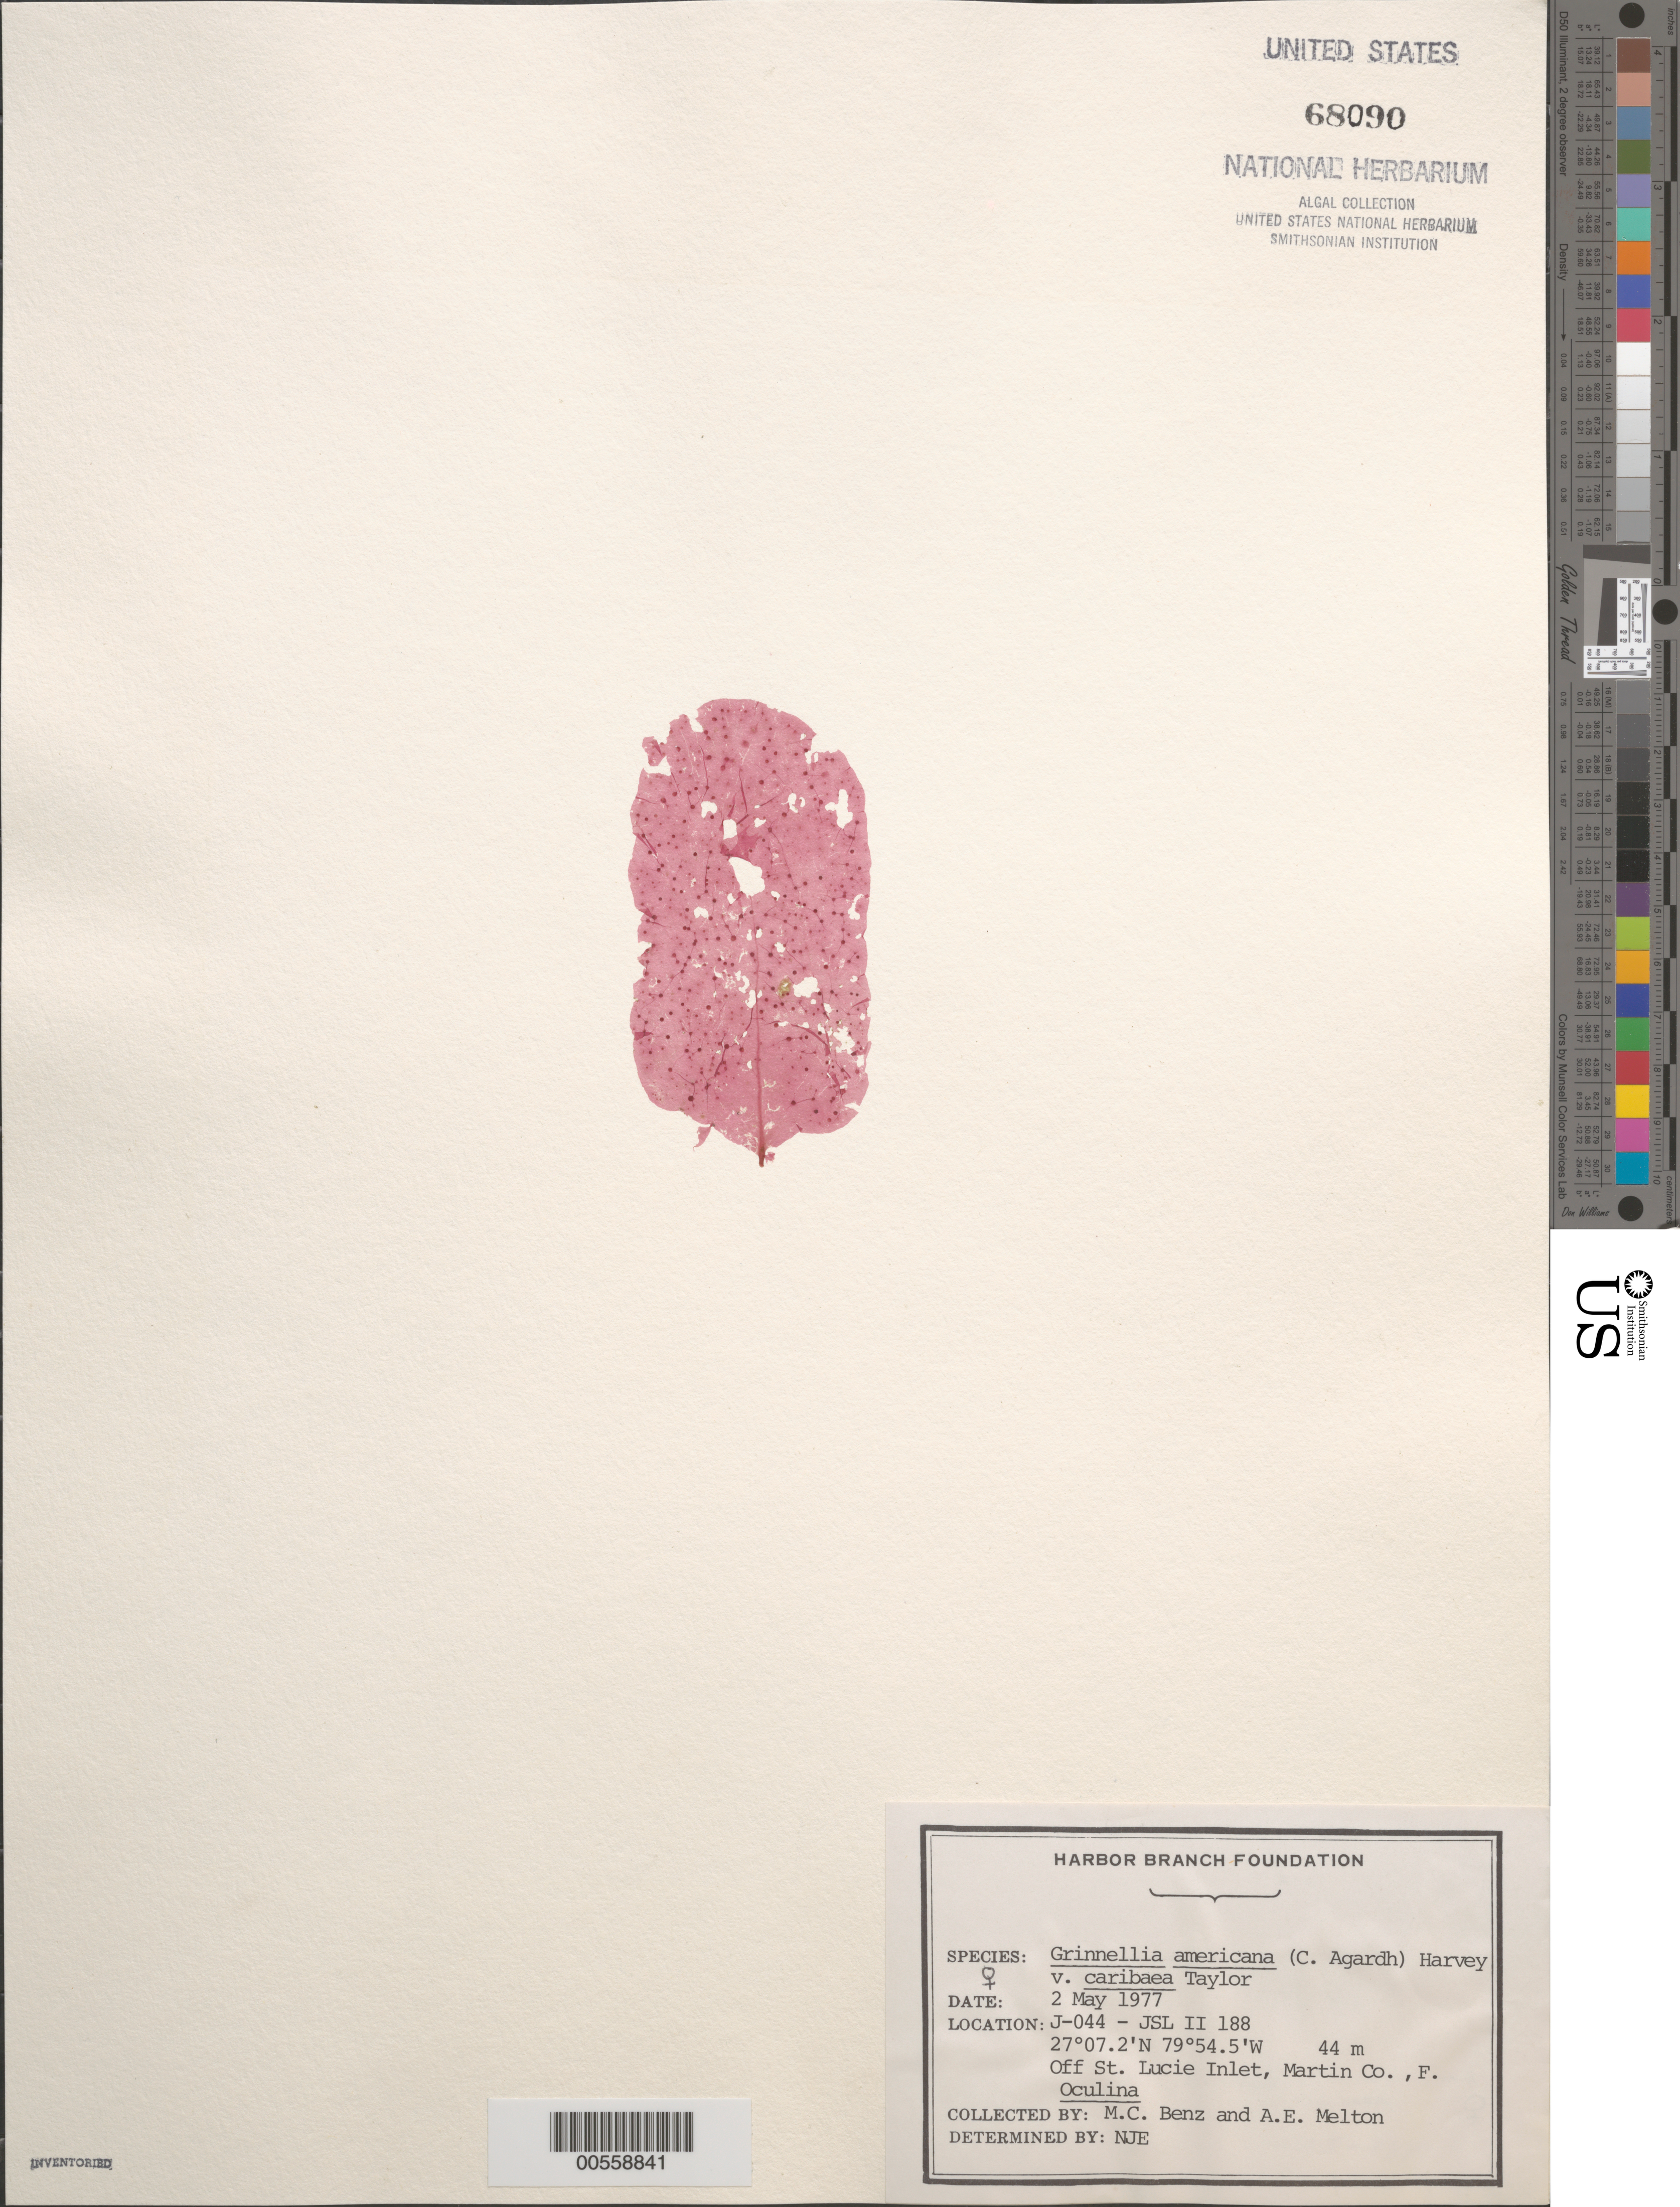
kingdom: Plantae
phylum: Rhodophyta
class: Florideophyceae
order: Ceramiales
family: Delesseriaceae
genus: Grinnellia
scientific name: Grinnellia americana var. caribaea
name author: W.R. Taylor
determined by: Eiseman, N. J.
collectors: M. Benz & A. Melton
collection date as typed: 02 May 1977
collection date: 1977-05-02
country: United States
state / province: Florida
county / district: Martin County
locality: Off St. Lucie Inlet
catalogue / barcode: US 68090